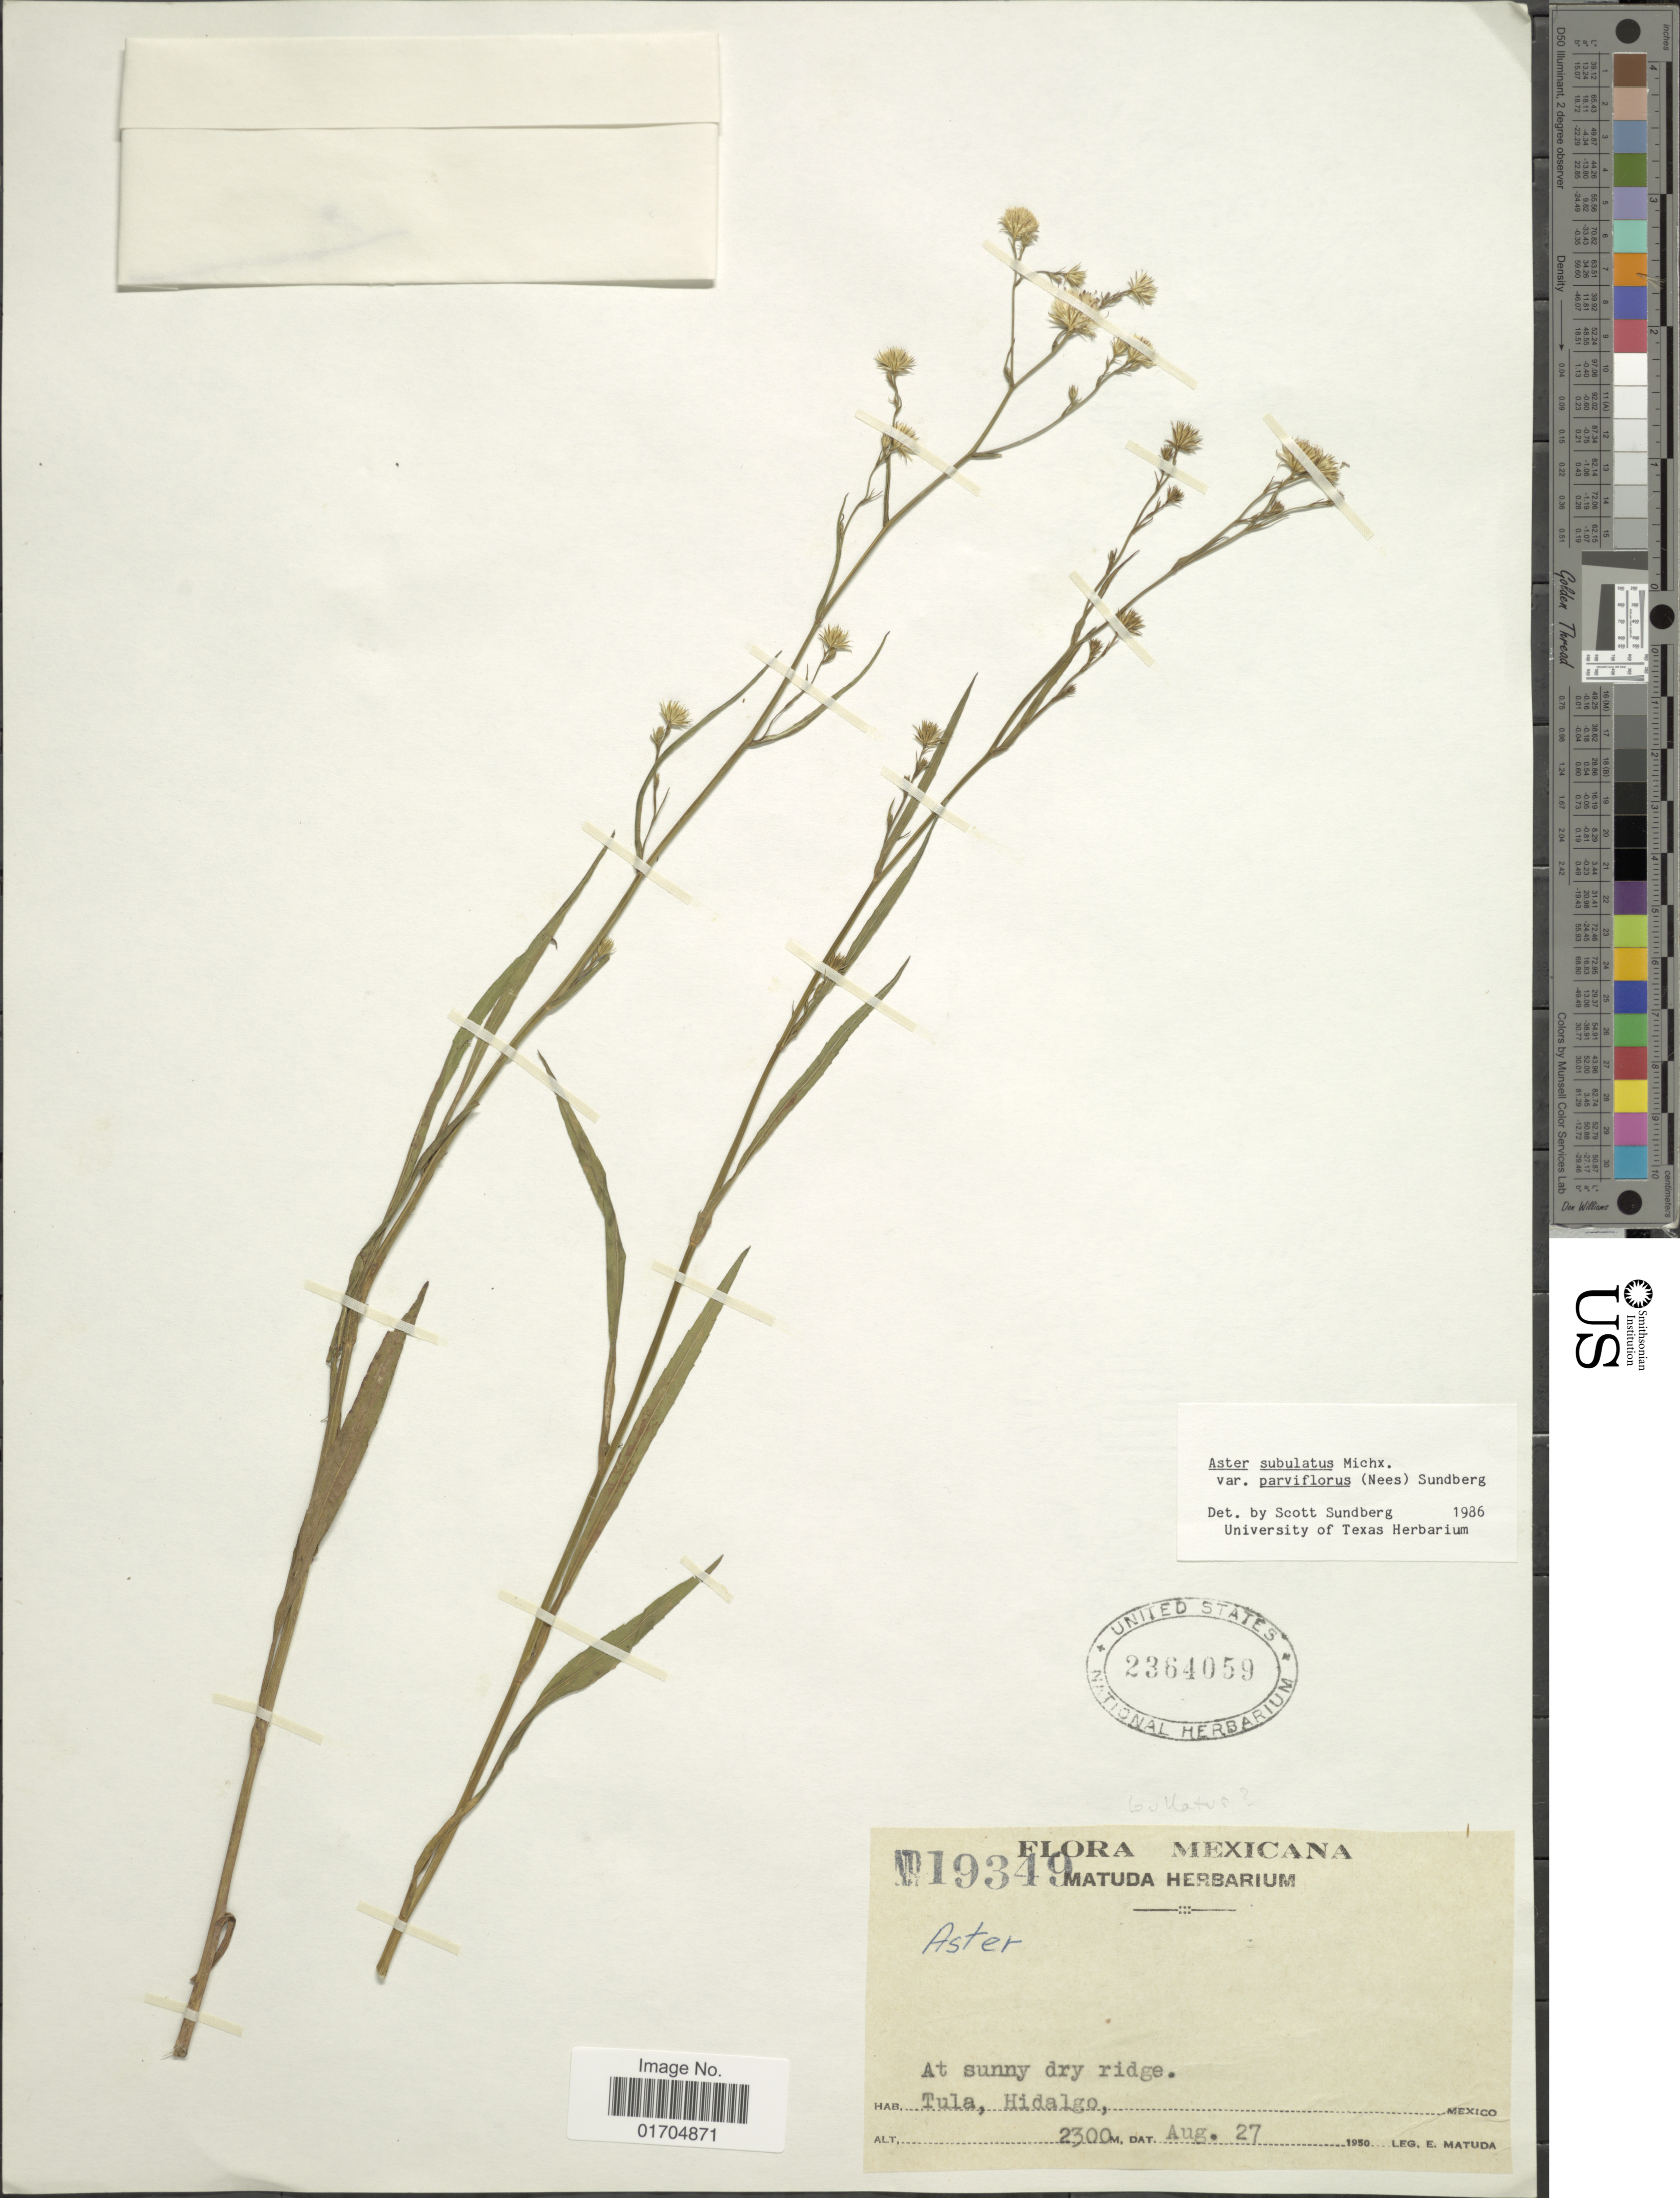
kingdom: Plantae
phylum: Tracheophyta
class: Magnoliopsida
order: Asterales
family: Asteraceae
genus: Symphyotrichum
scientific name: Symphyotrichum subulatum var. parviflorum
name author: (Nees) S.D. Sundb.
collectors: E. Matuda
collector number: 19349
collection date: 1950-08-27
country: Mexico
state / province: Hidalgo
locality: At sunny dry ridge, Tula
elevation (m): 2300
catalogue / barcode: US 2364059